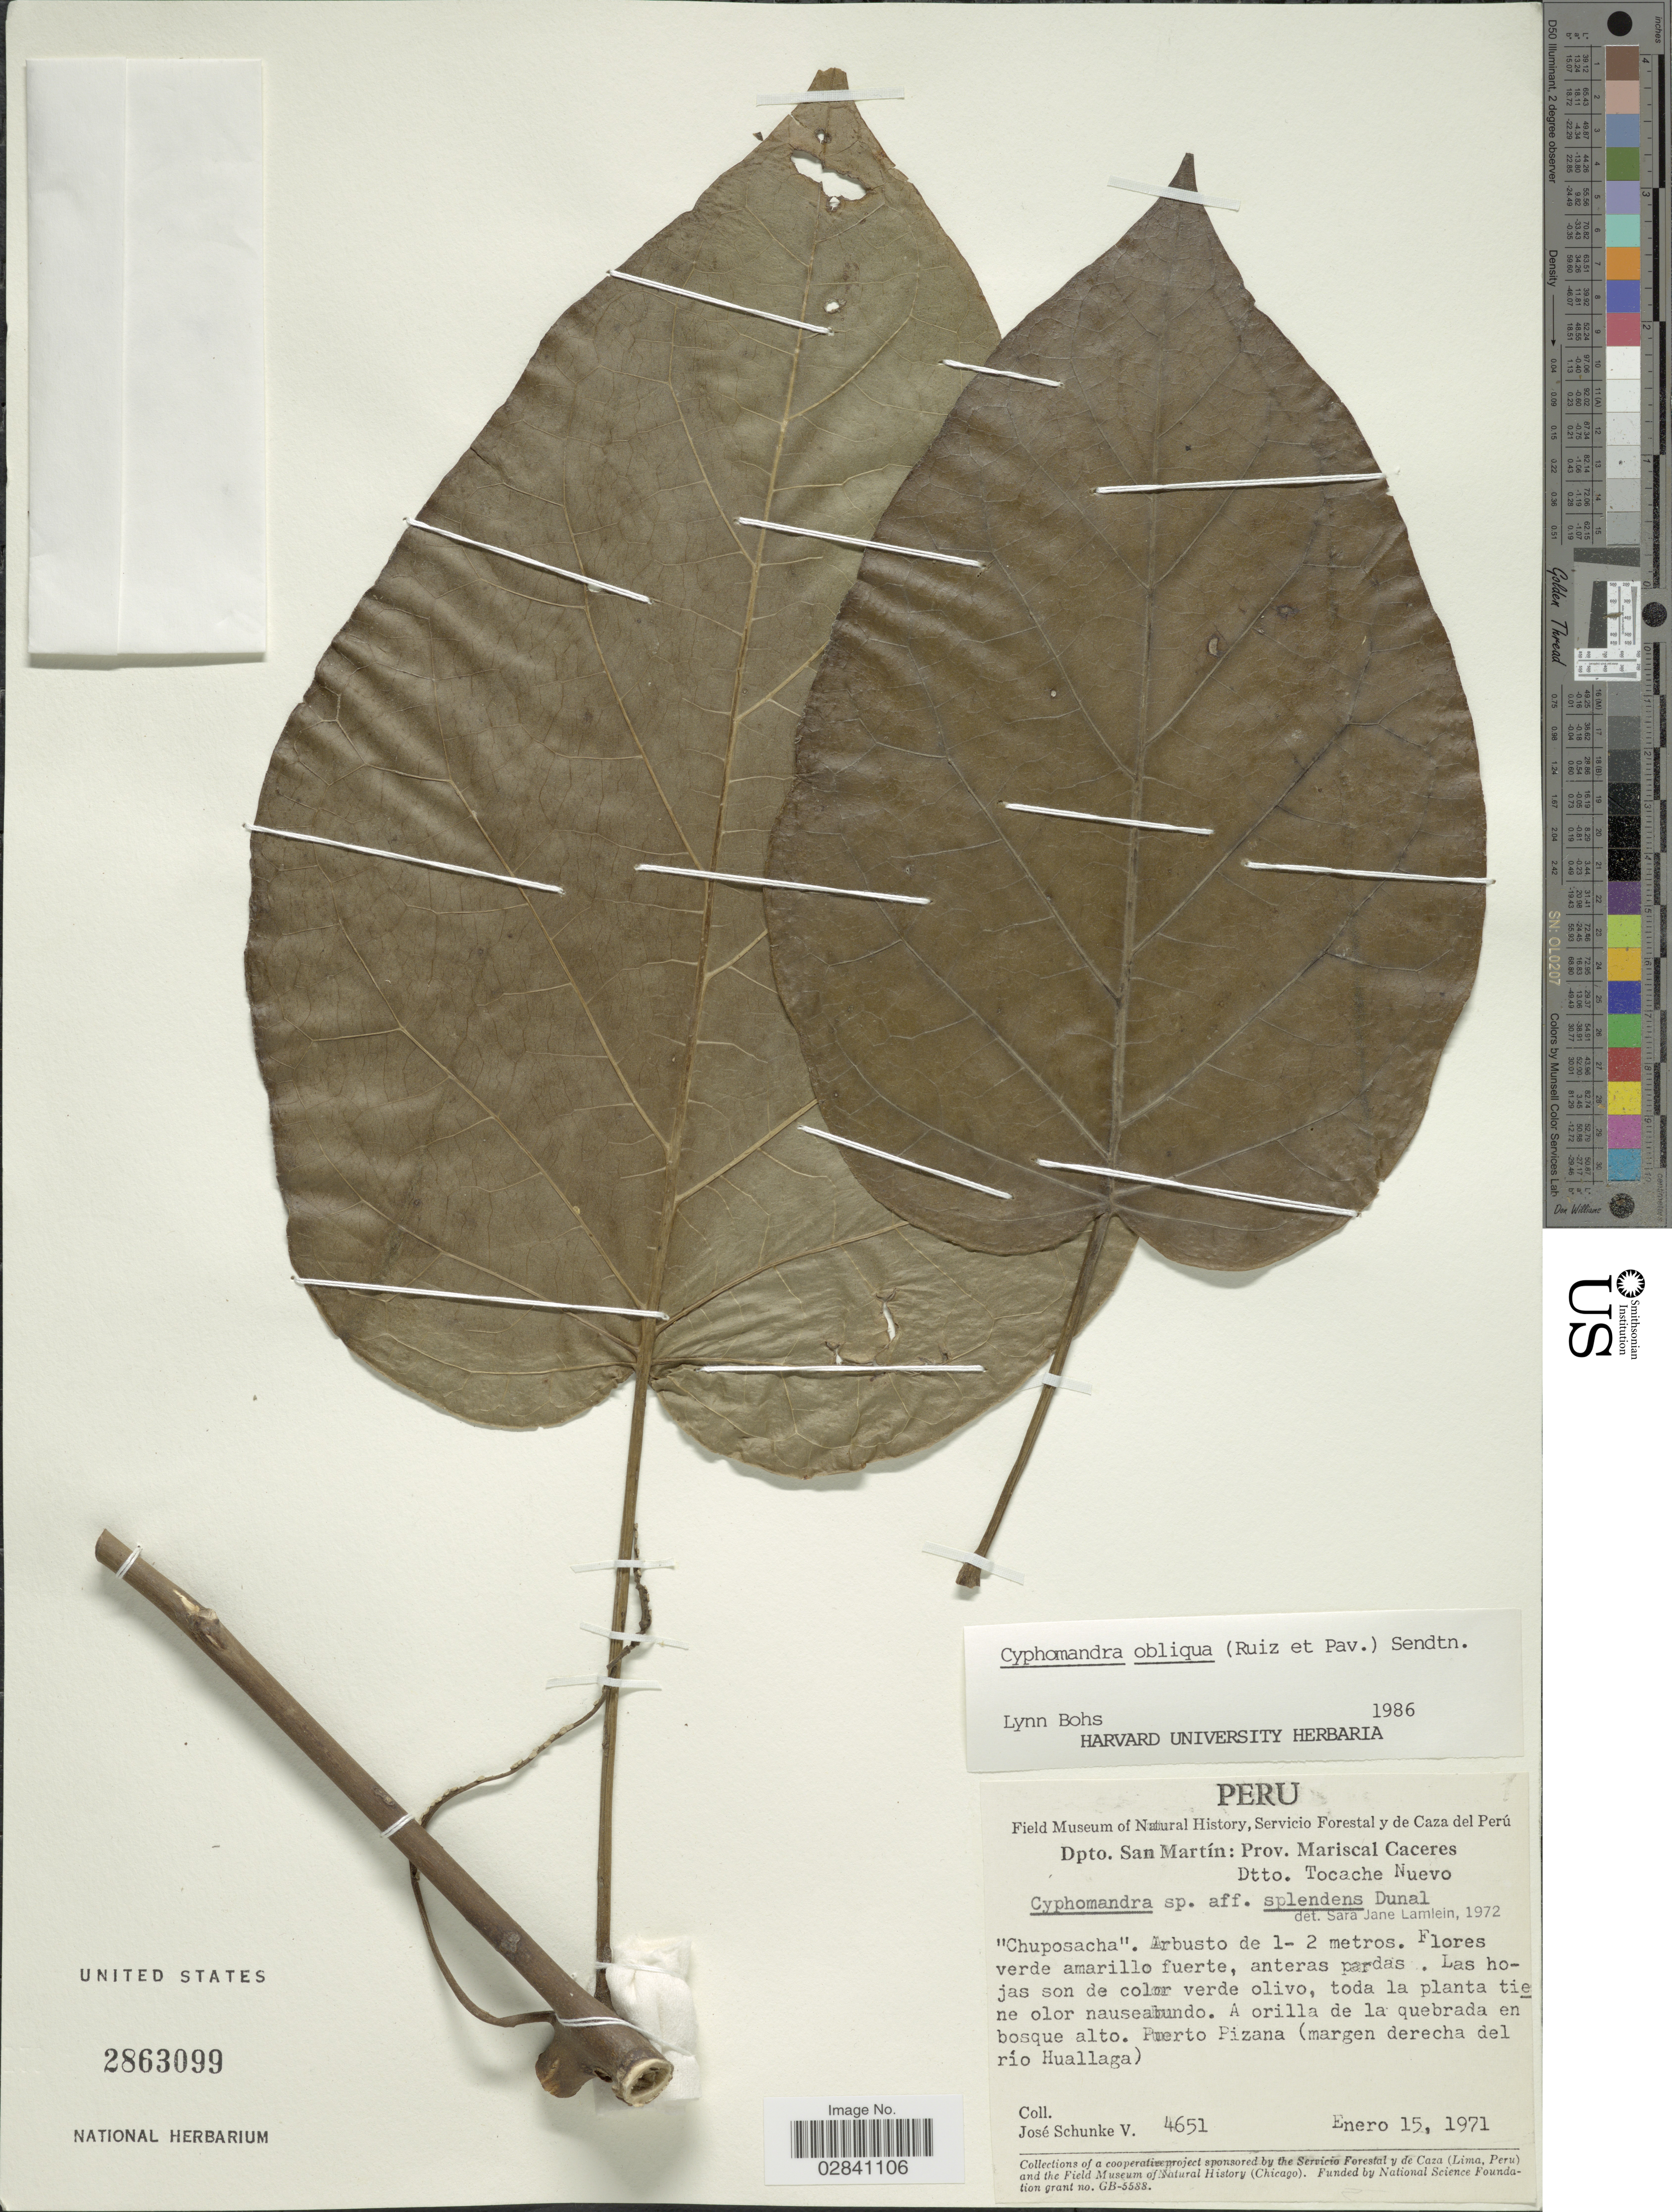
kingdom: Plantae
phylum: Tracheophyta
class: Magnoliopsida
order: Solanales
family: Solanaceae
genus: Cyphomandra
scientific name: Cyphomandra obliqua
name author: (Ruiz & Pav.) Sendtn.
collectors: J. Schunke Vigo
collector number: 4651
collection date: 1971-01-15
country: Peru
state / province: San Martín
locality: Dpto. San Martín: Prov. Mariscal Caceres. Dtto. Tocache Nuevo. A orilla de la quebrada en bosque alto. Puerto Pizana (margen derecha del río Huallaga).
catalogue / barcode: US 2863099